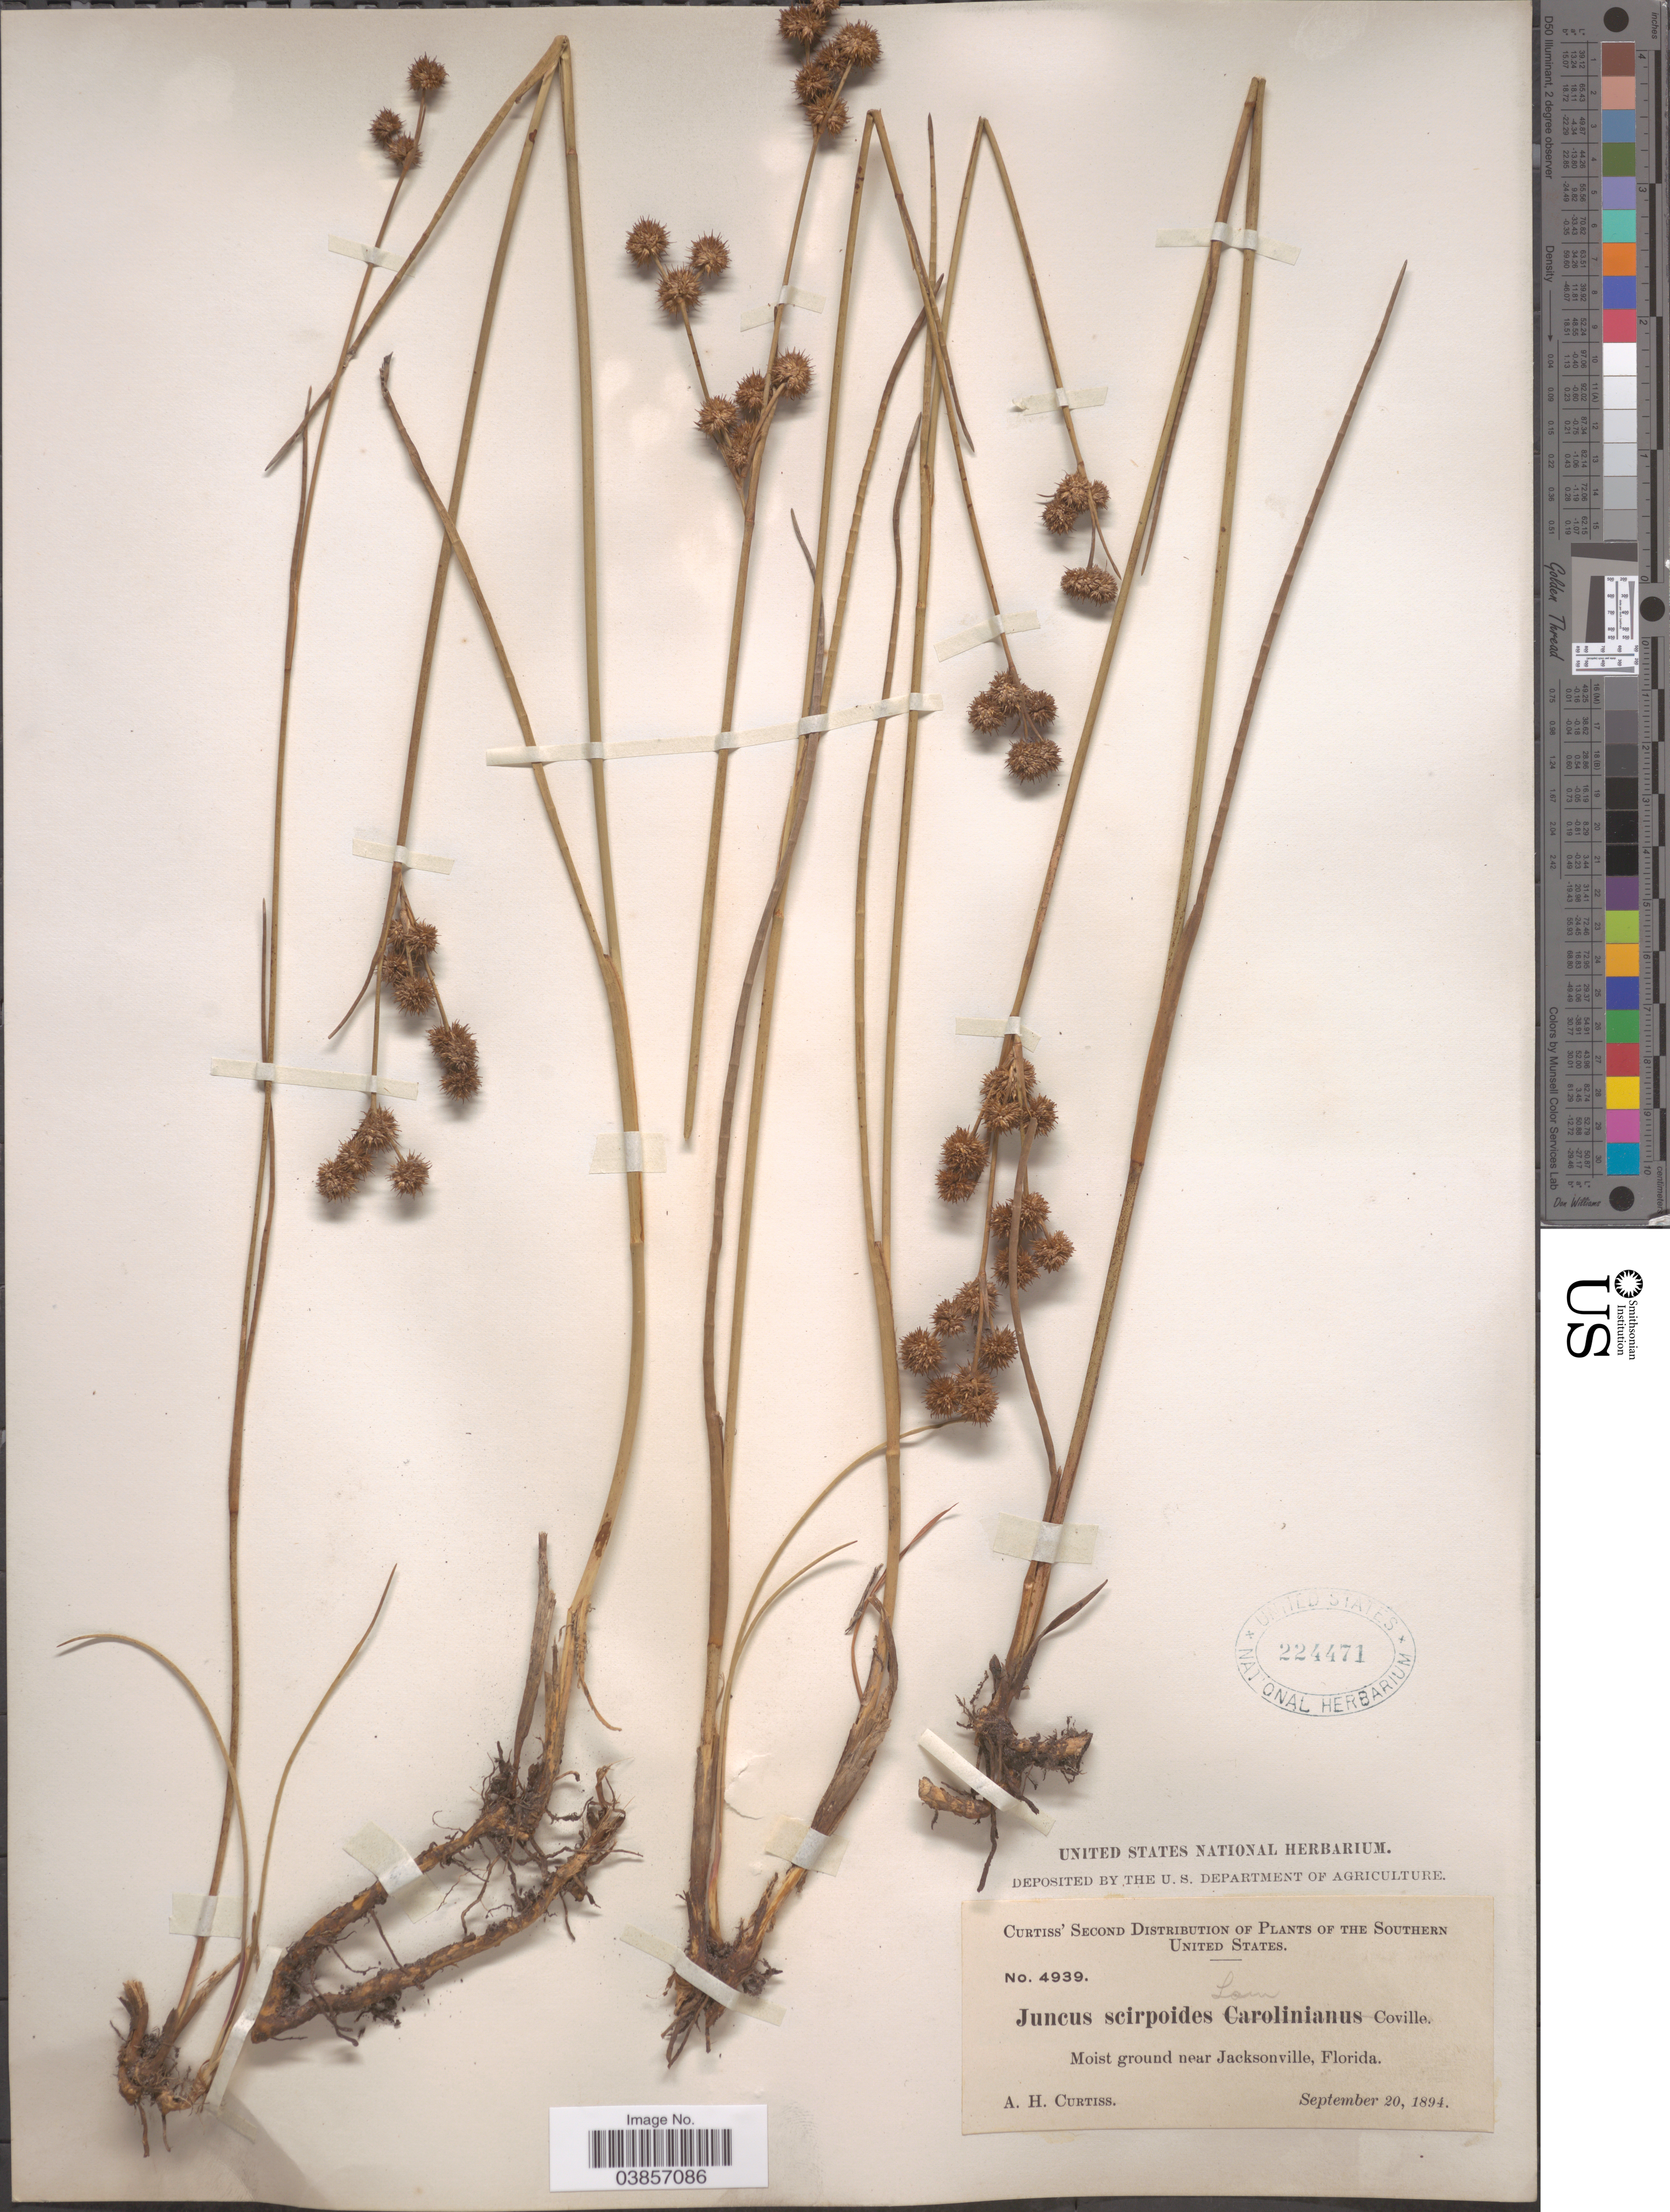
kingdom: Plantae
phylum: Tracheophyta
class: Liliopsida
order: Poales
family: Juncaceae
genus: Juncus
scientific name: Juncus scirpoides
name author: Lam.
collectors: A. H. Curtiss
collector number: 4939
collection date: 1894-09-20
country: United States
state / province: Florida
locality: Southern United States. Near Jacksonville.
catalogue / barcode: US 224471